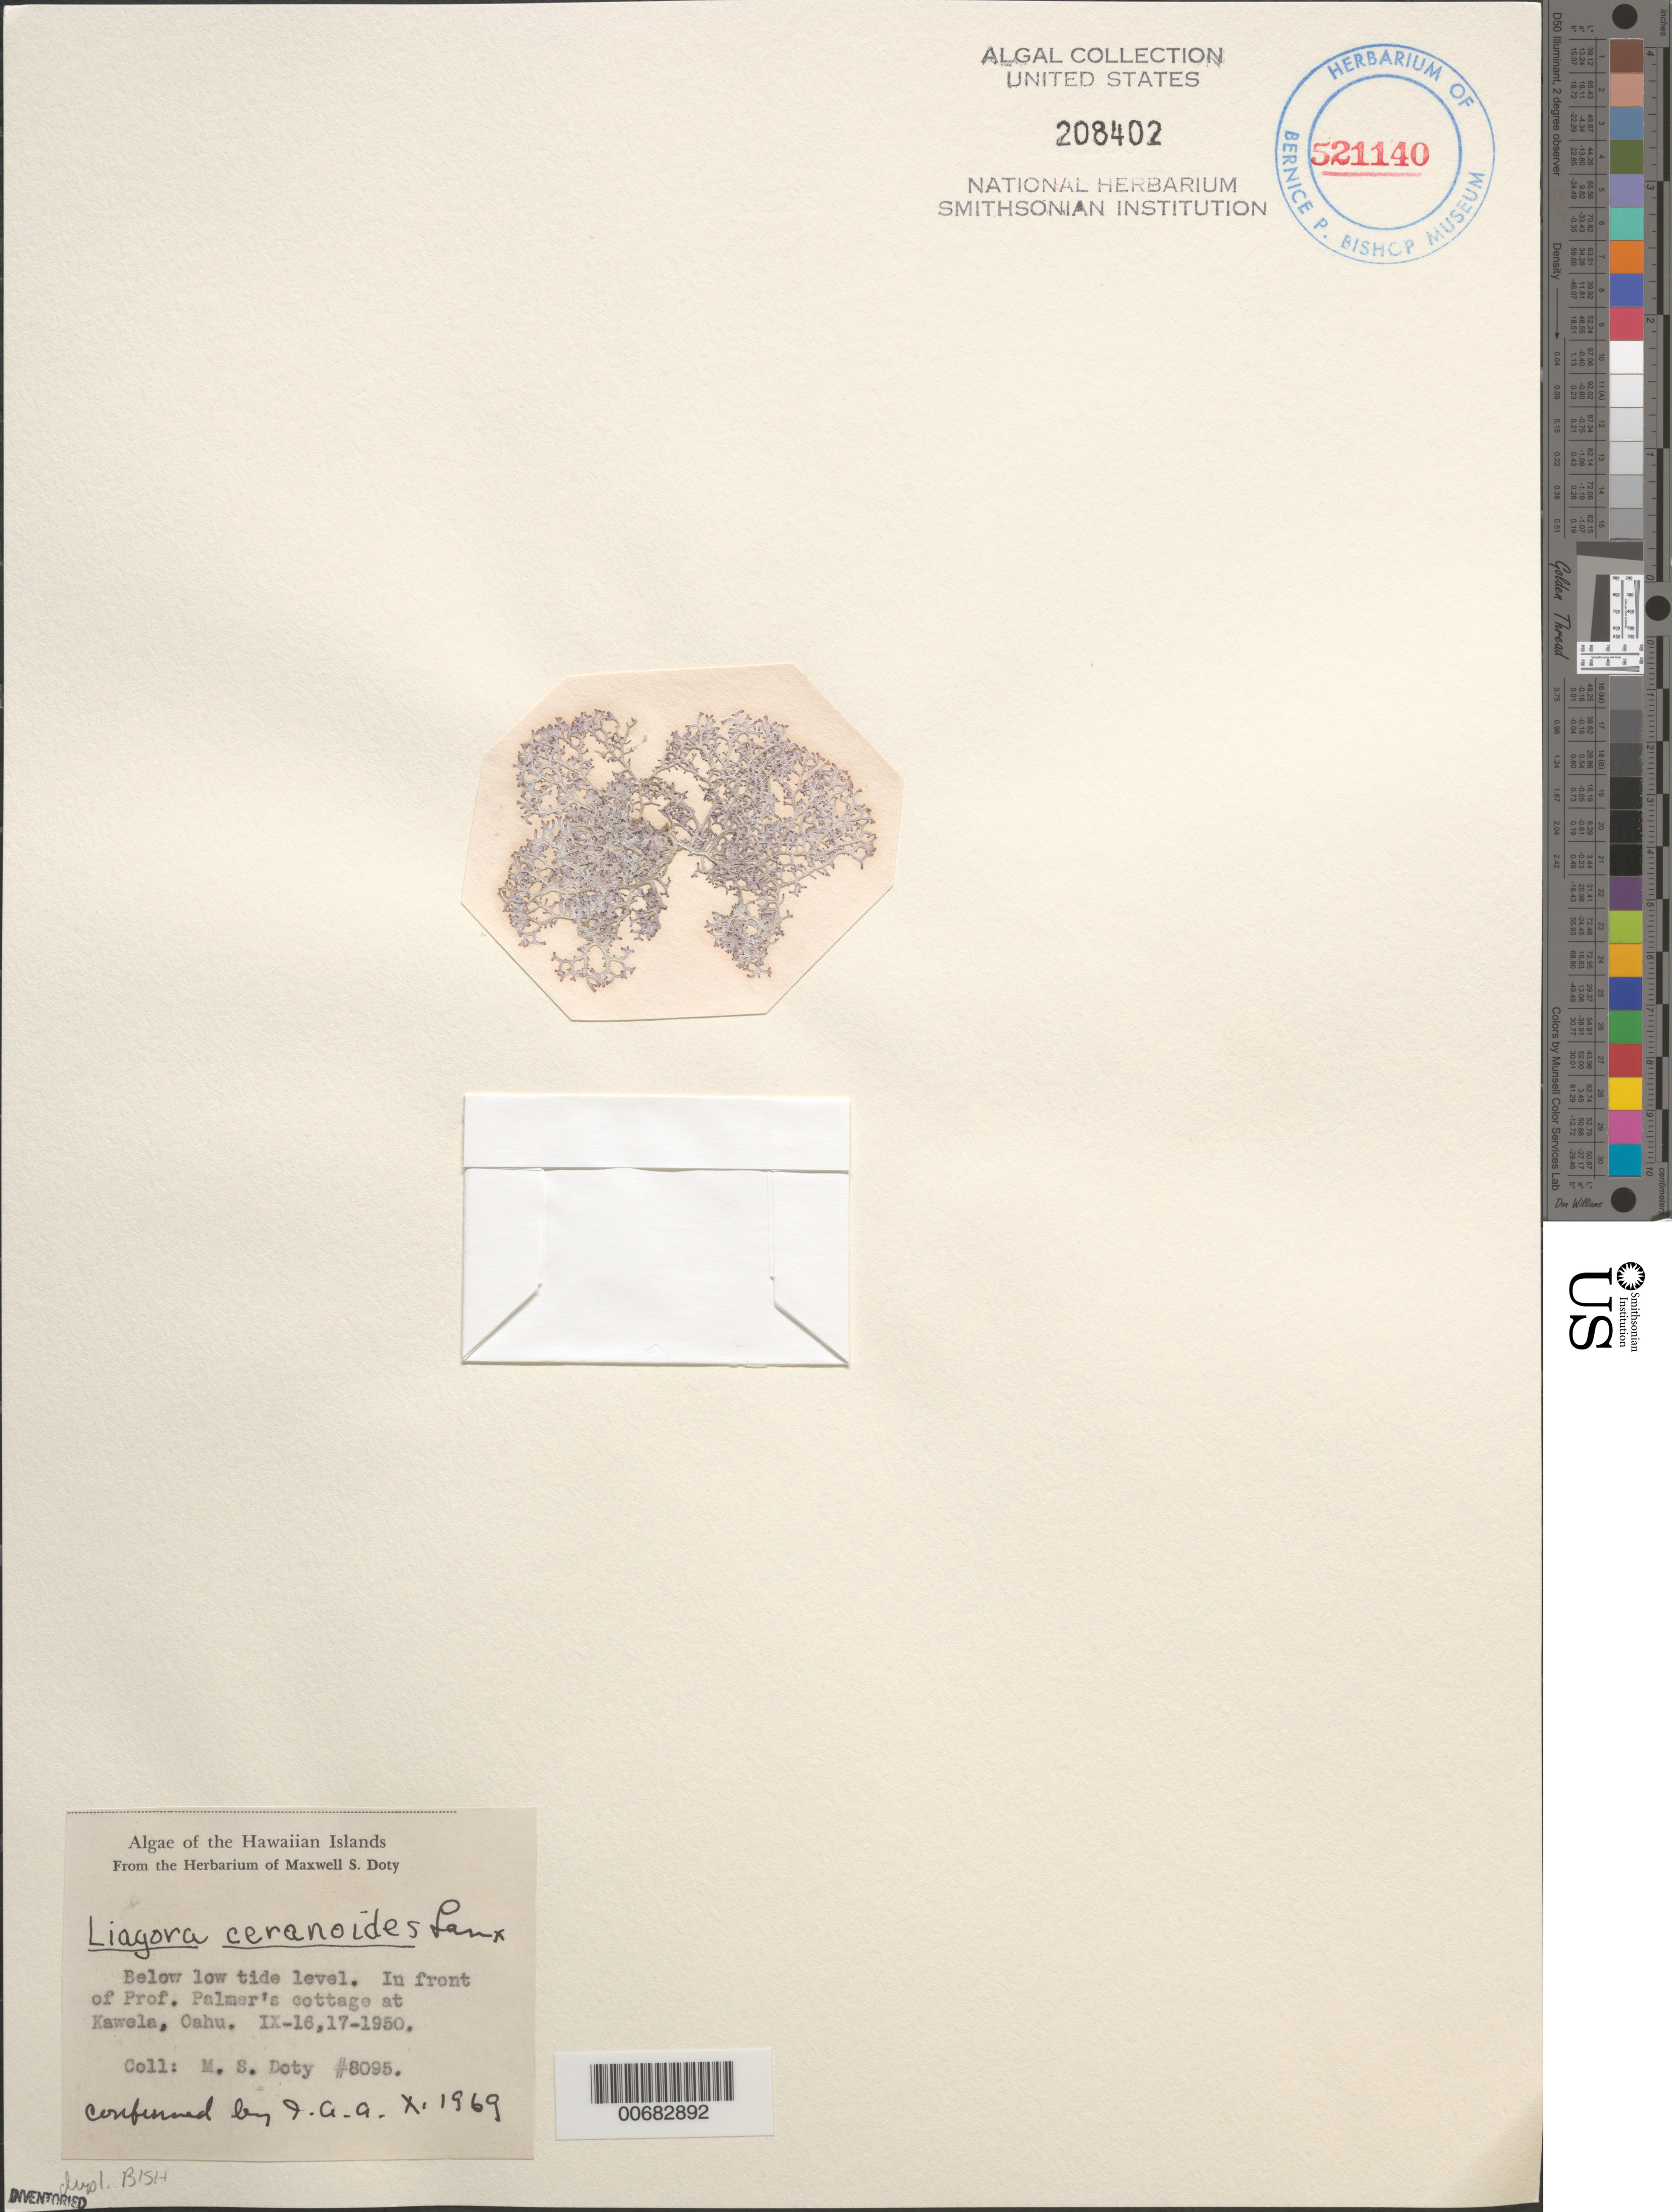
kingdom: Plantae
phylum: Rhodophyta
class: Florideophyceae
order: Nemaliales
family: Liagoraceae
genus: Liagora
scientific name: Liagora ceranoides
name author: J.V.Lamouroux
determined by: Abbott, Isabella A.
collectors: M. S. Doty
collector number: MSD 8095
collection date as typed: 16-17-XI-1950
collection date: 1950-09-16,1950-09-17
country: United States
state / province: Hawaii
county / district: Honolulu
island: Oahu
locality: Kawela, in front of Professor Palmer's cottage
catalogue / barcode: US 208402